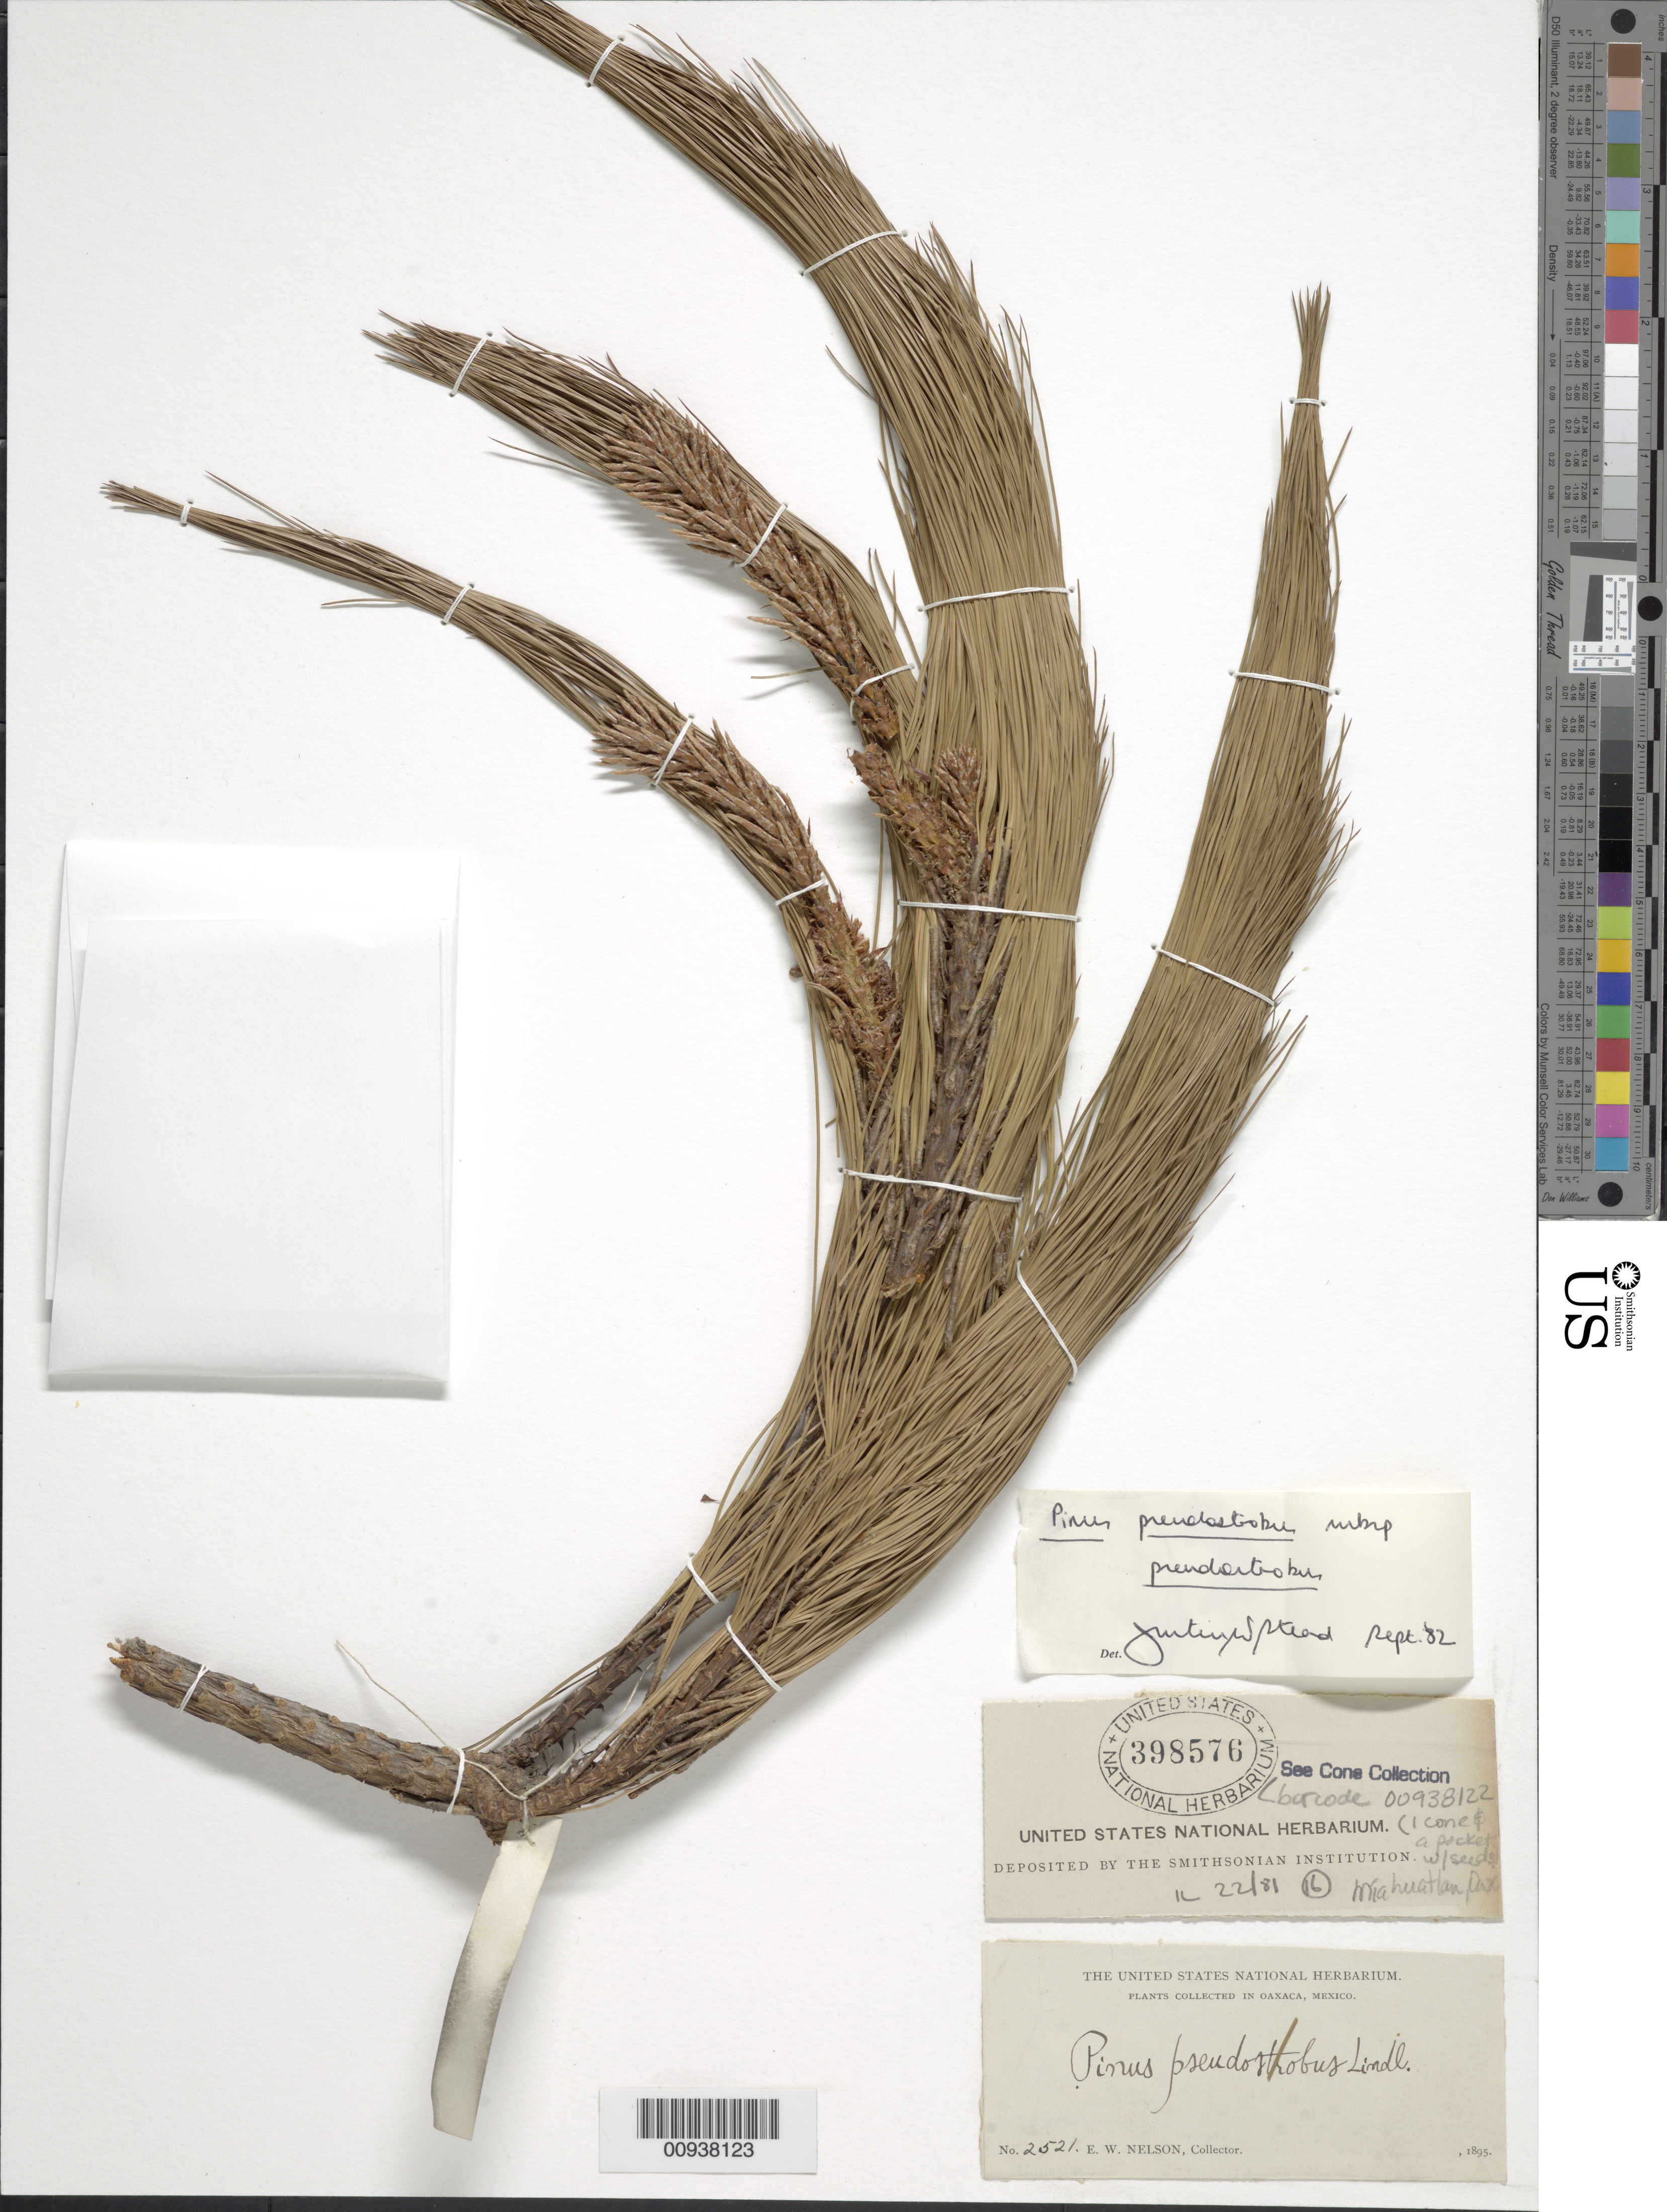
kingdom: Plantae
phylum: Tracheophyta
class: Pinopsida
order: Pinales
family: Pinaceae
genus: Pinus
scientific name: Pinus pseudostrobus subsp. pseudostrobus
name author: Lindl.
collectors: E. W. Nelson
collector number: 2521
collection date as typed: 1895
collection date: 1895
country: Mexico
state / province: Oaxaca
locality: Miahuatlan.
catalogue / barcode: US 398576